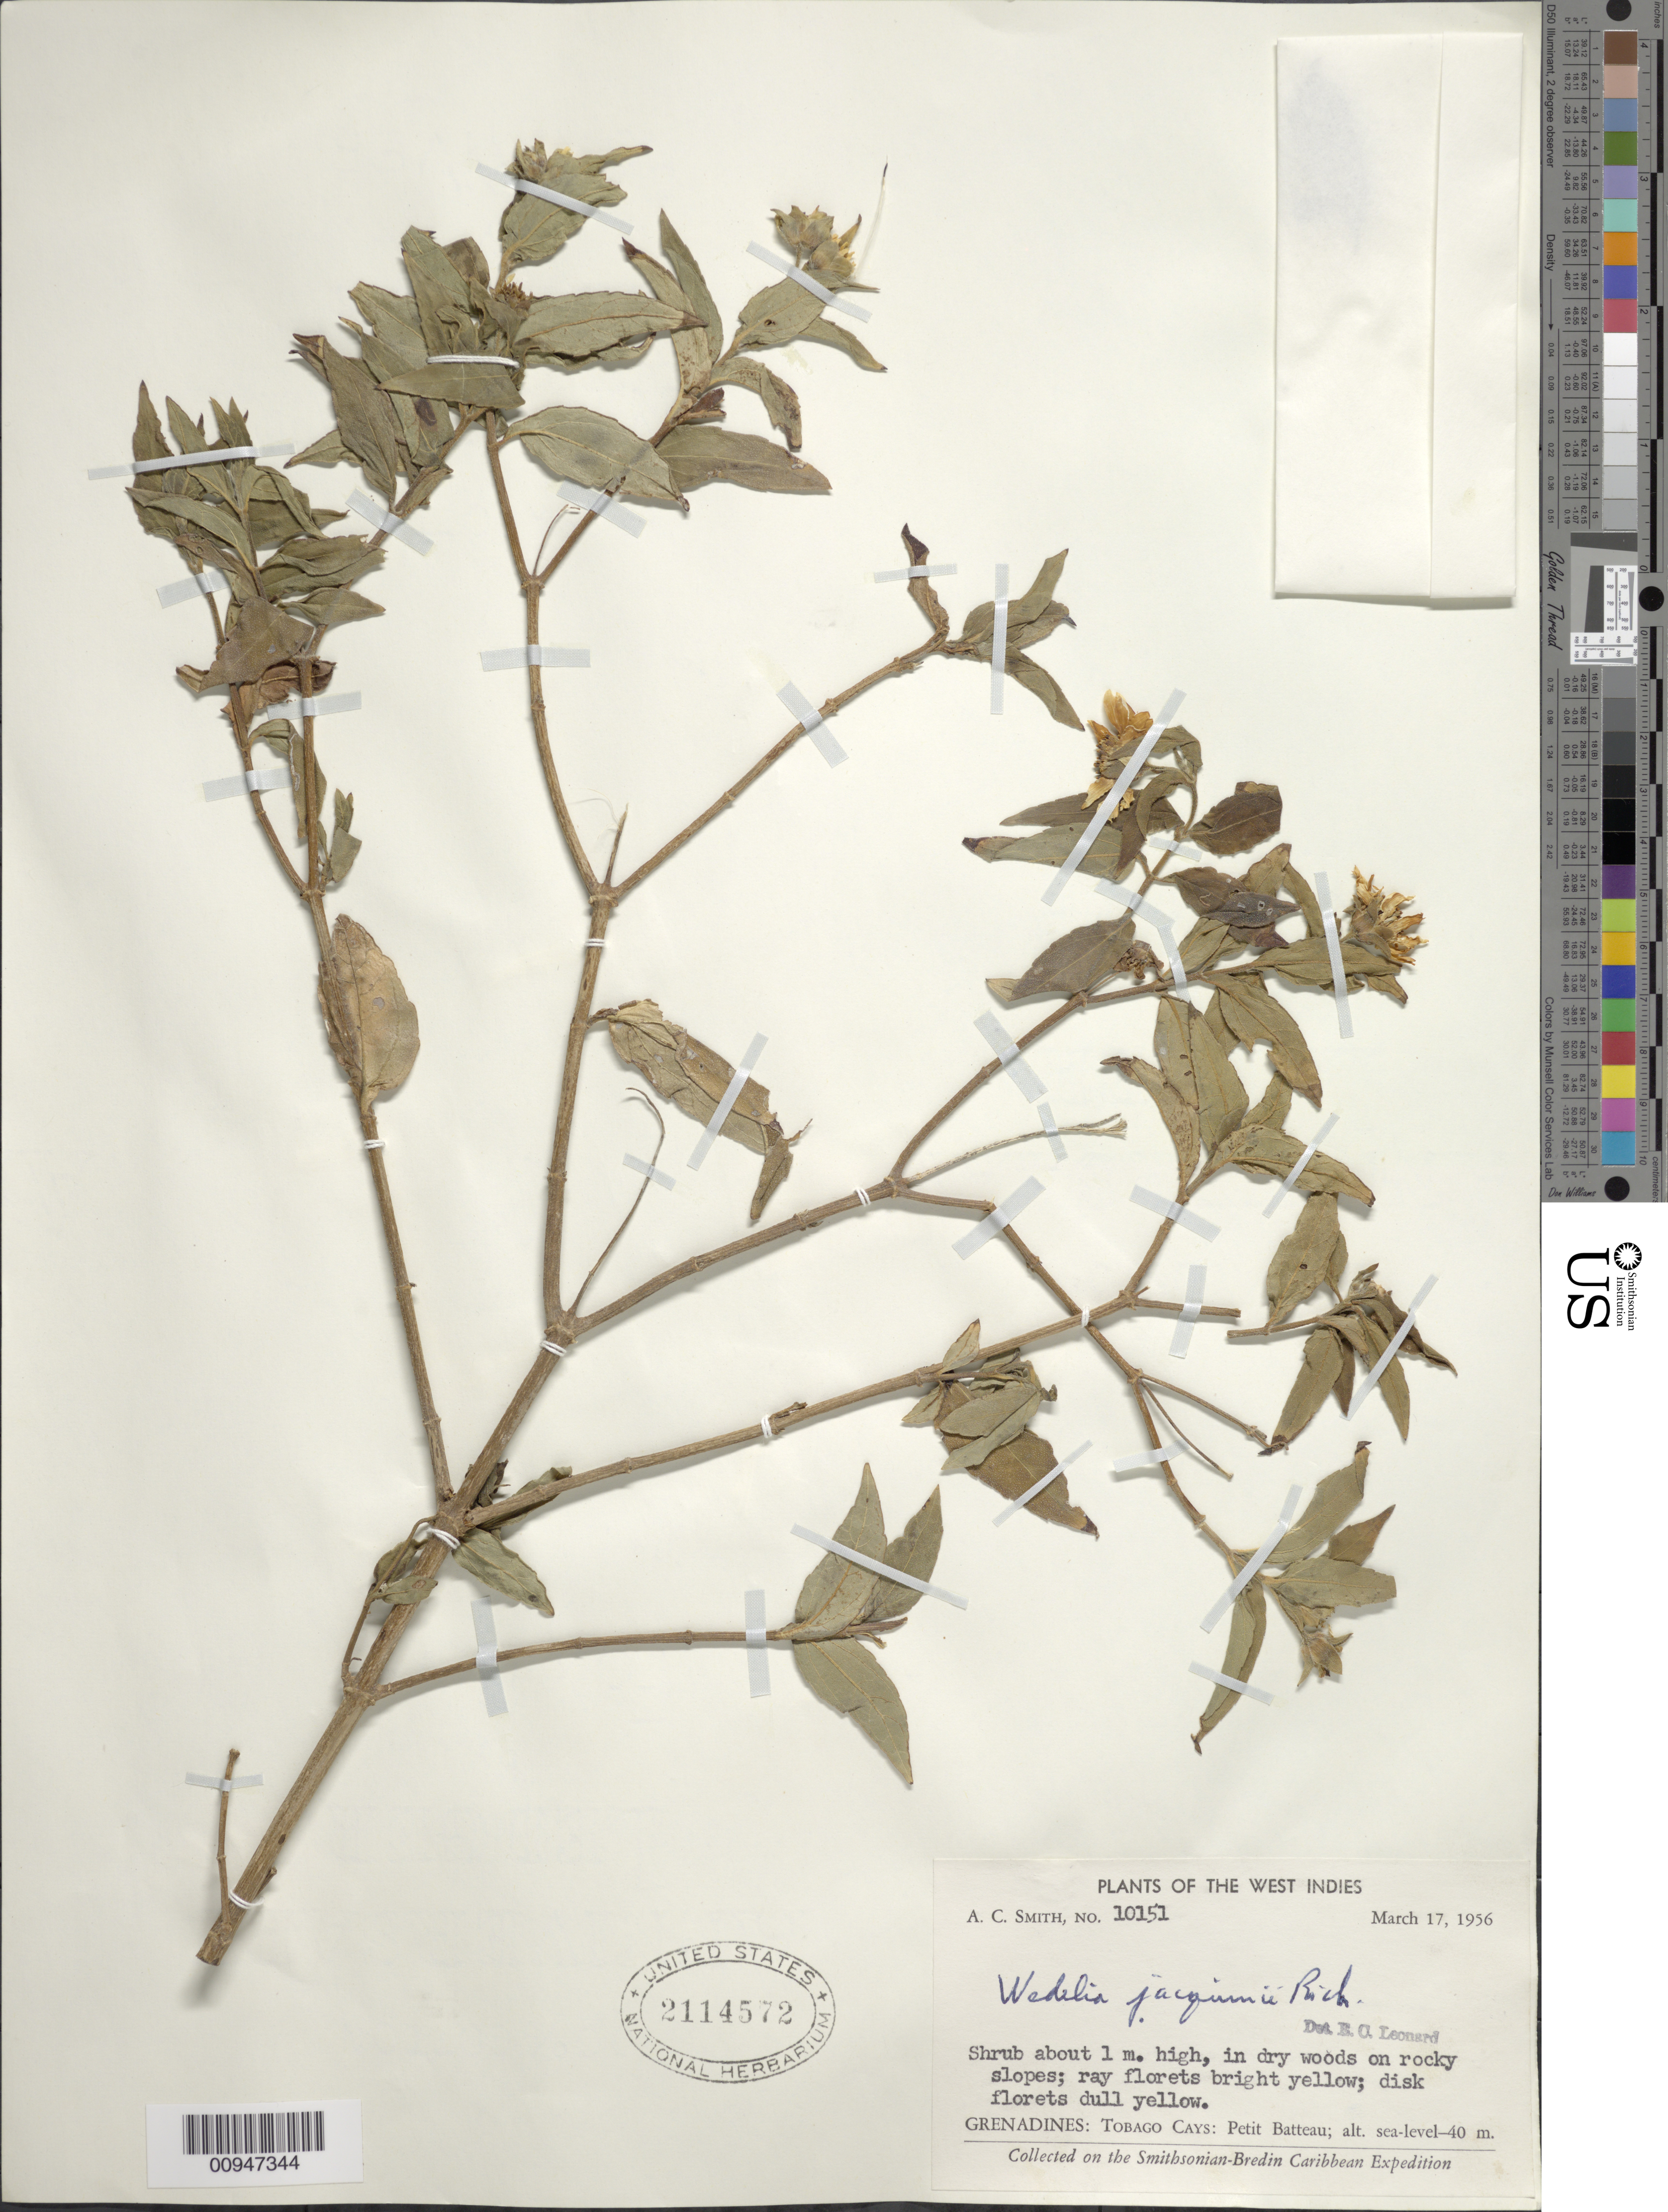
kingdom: Plantae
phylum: Tracheophyta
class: Magnoliopsida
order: Asterales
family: Asteraceae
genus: Wedelia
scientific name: Wedelia calycina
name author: Rich.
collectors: A. C. Smith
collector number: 10151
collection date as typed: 17 Mar 1956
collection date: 1956-03-17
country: St. Vincent - Grenadines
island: Grenadines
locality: Tobago Cays, Petit Batteau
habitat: In dry woods on rocky slopes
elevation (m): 0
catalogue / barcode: US 2114572